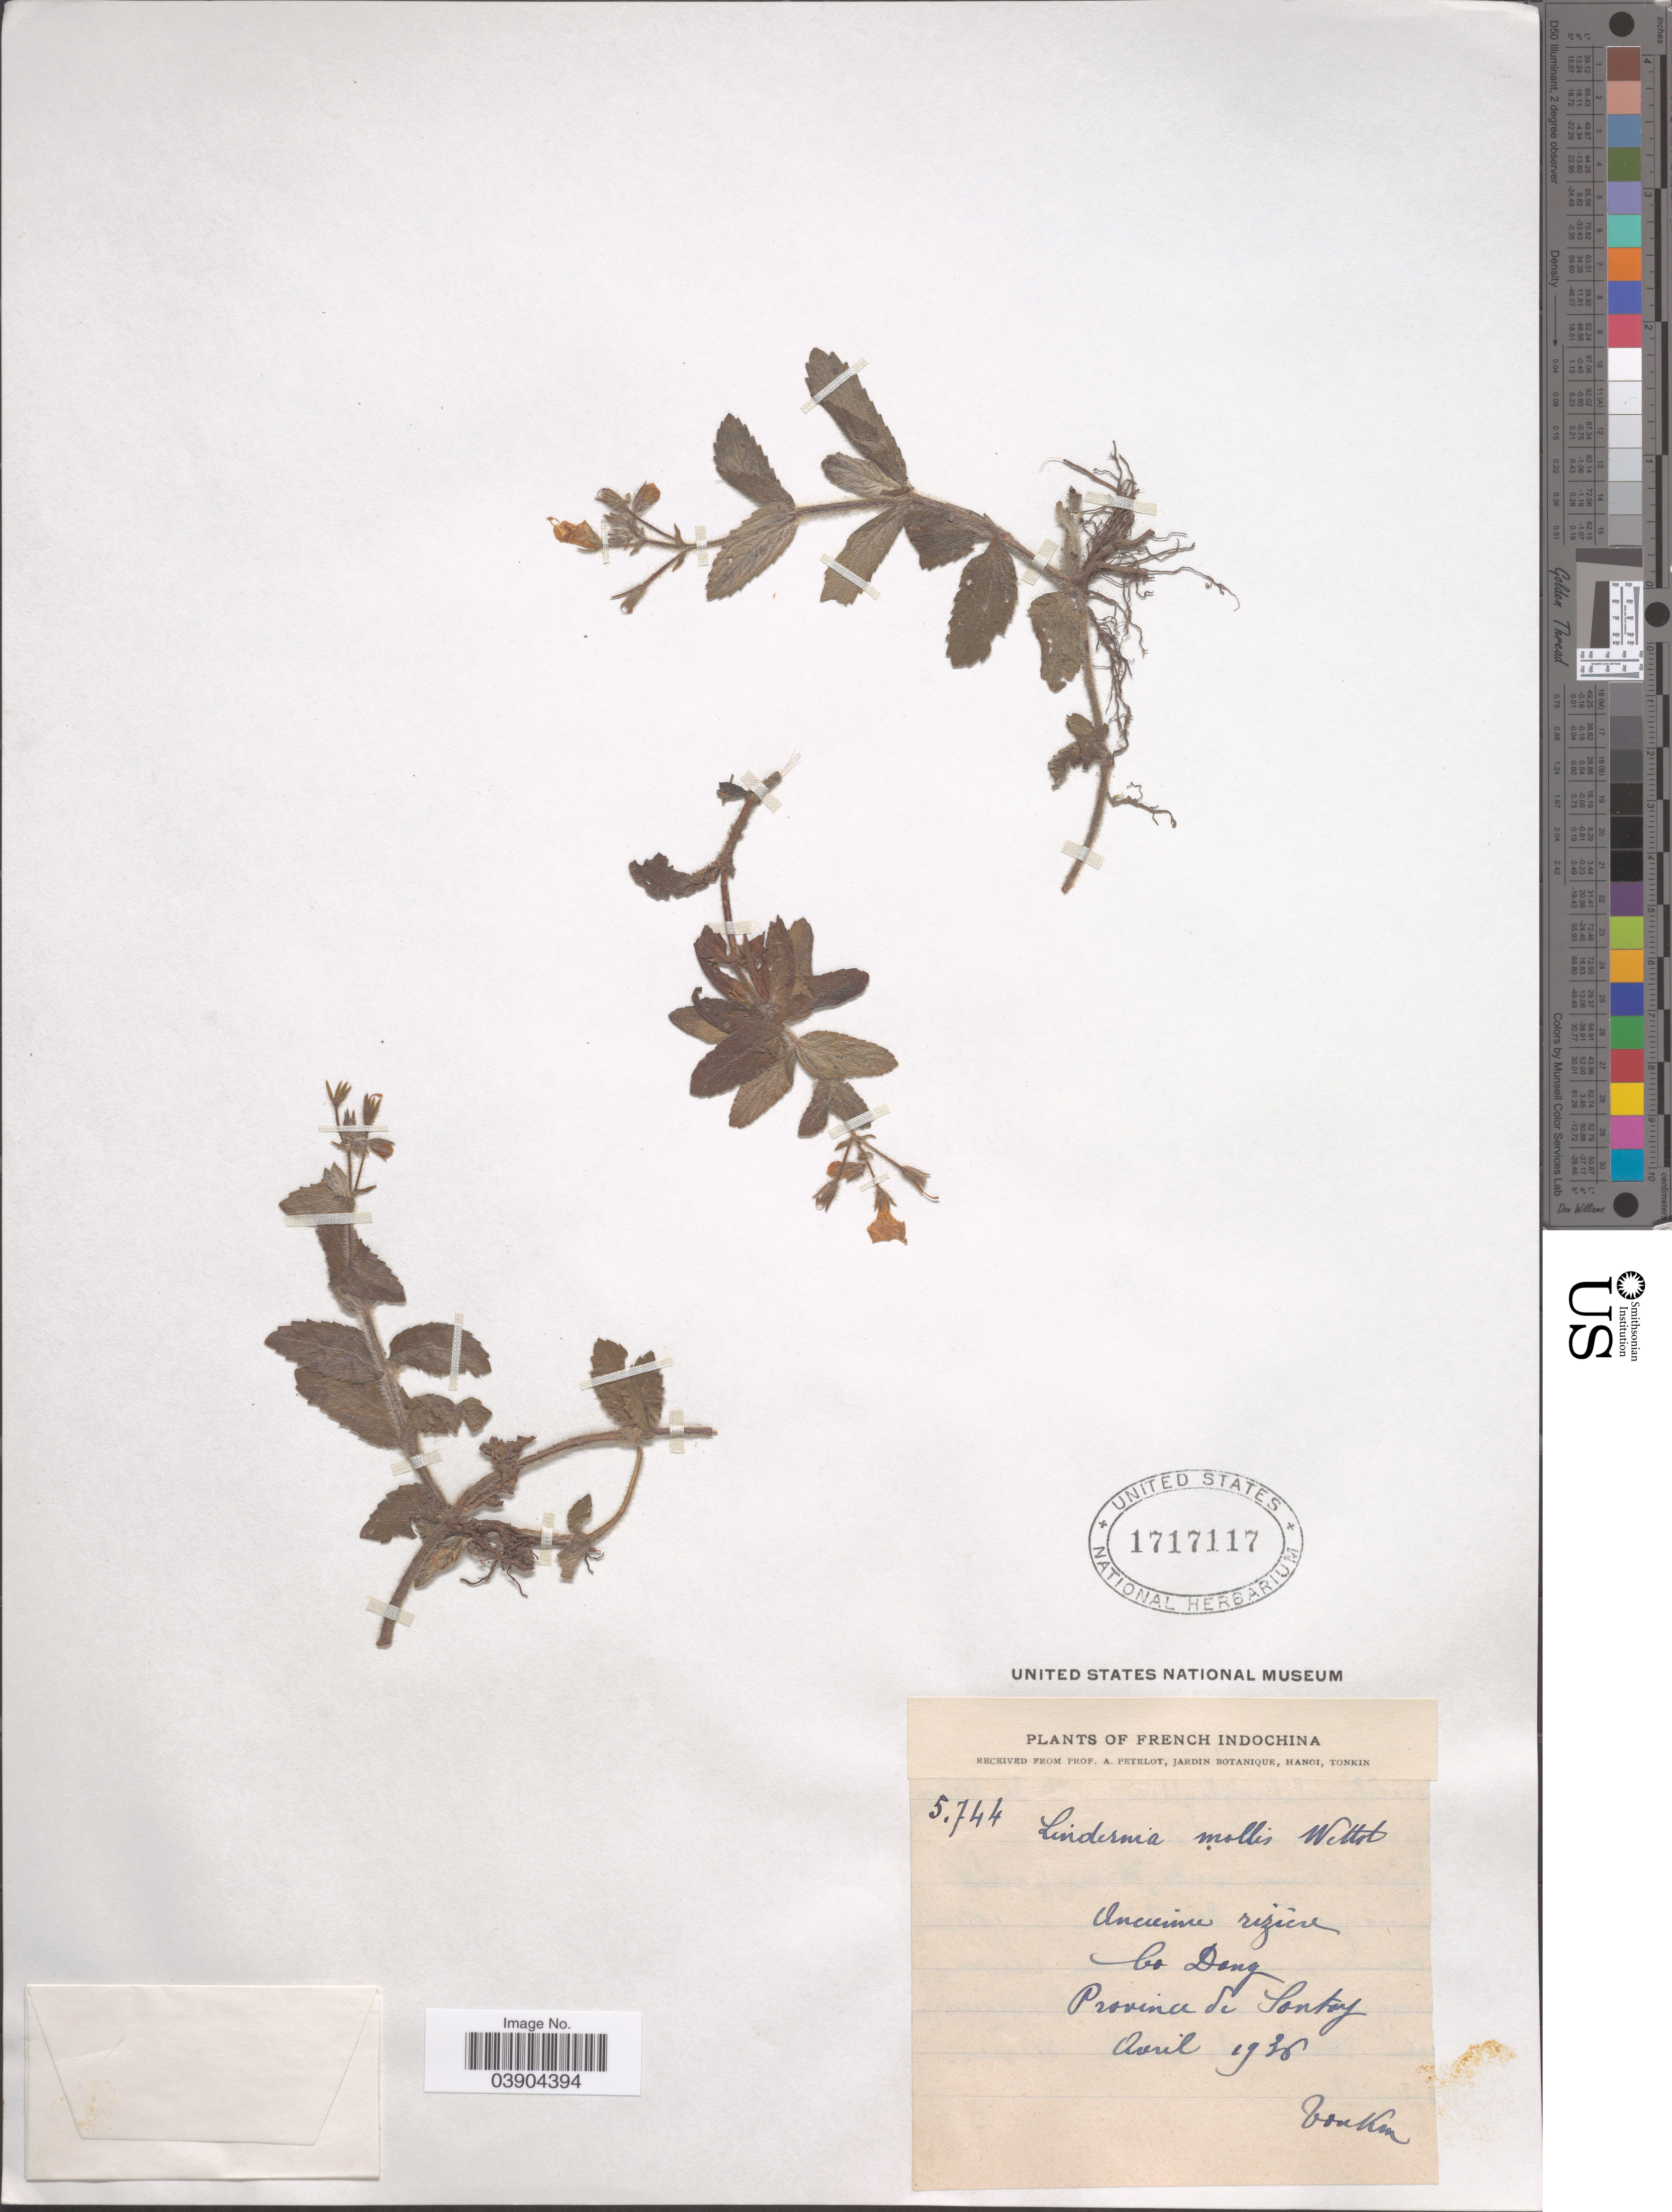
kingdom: Plantae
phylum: Tracheophyta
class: Magnoliopsida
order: Lamiales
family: Linderniaceae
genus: Lindernia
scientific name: Lindernia mollis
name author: (Benth.) Wettst.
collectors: P. A. Pételot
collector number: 5744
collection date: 1936-04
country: Vietnam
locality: French Indochina. Ancienne rizière Co Dong, Province de Sontay.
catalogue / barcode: US 1717117